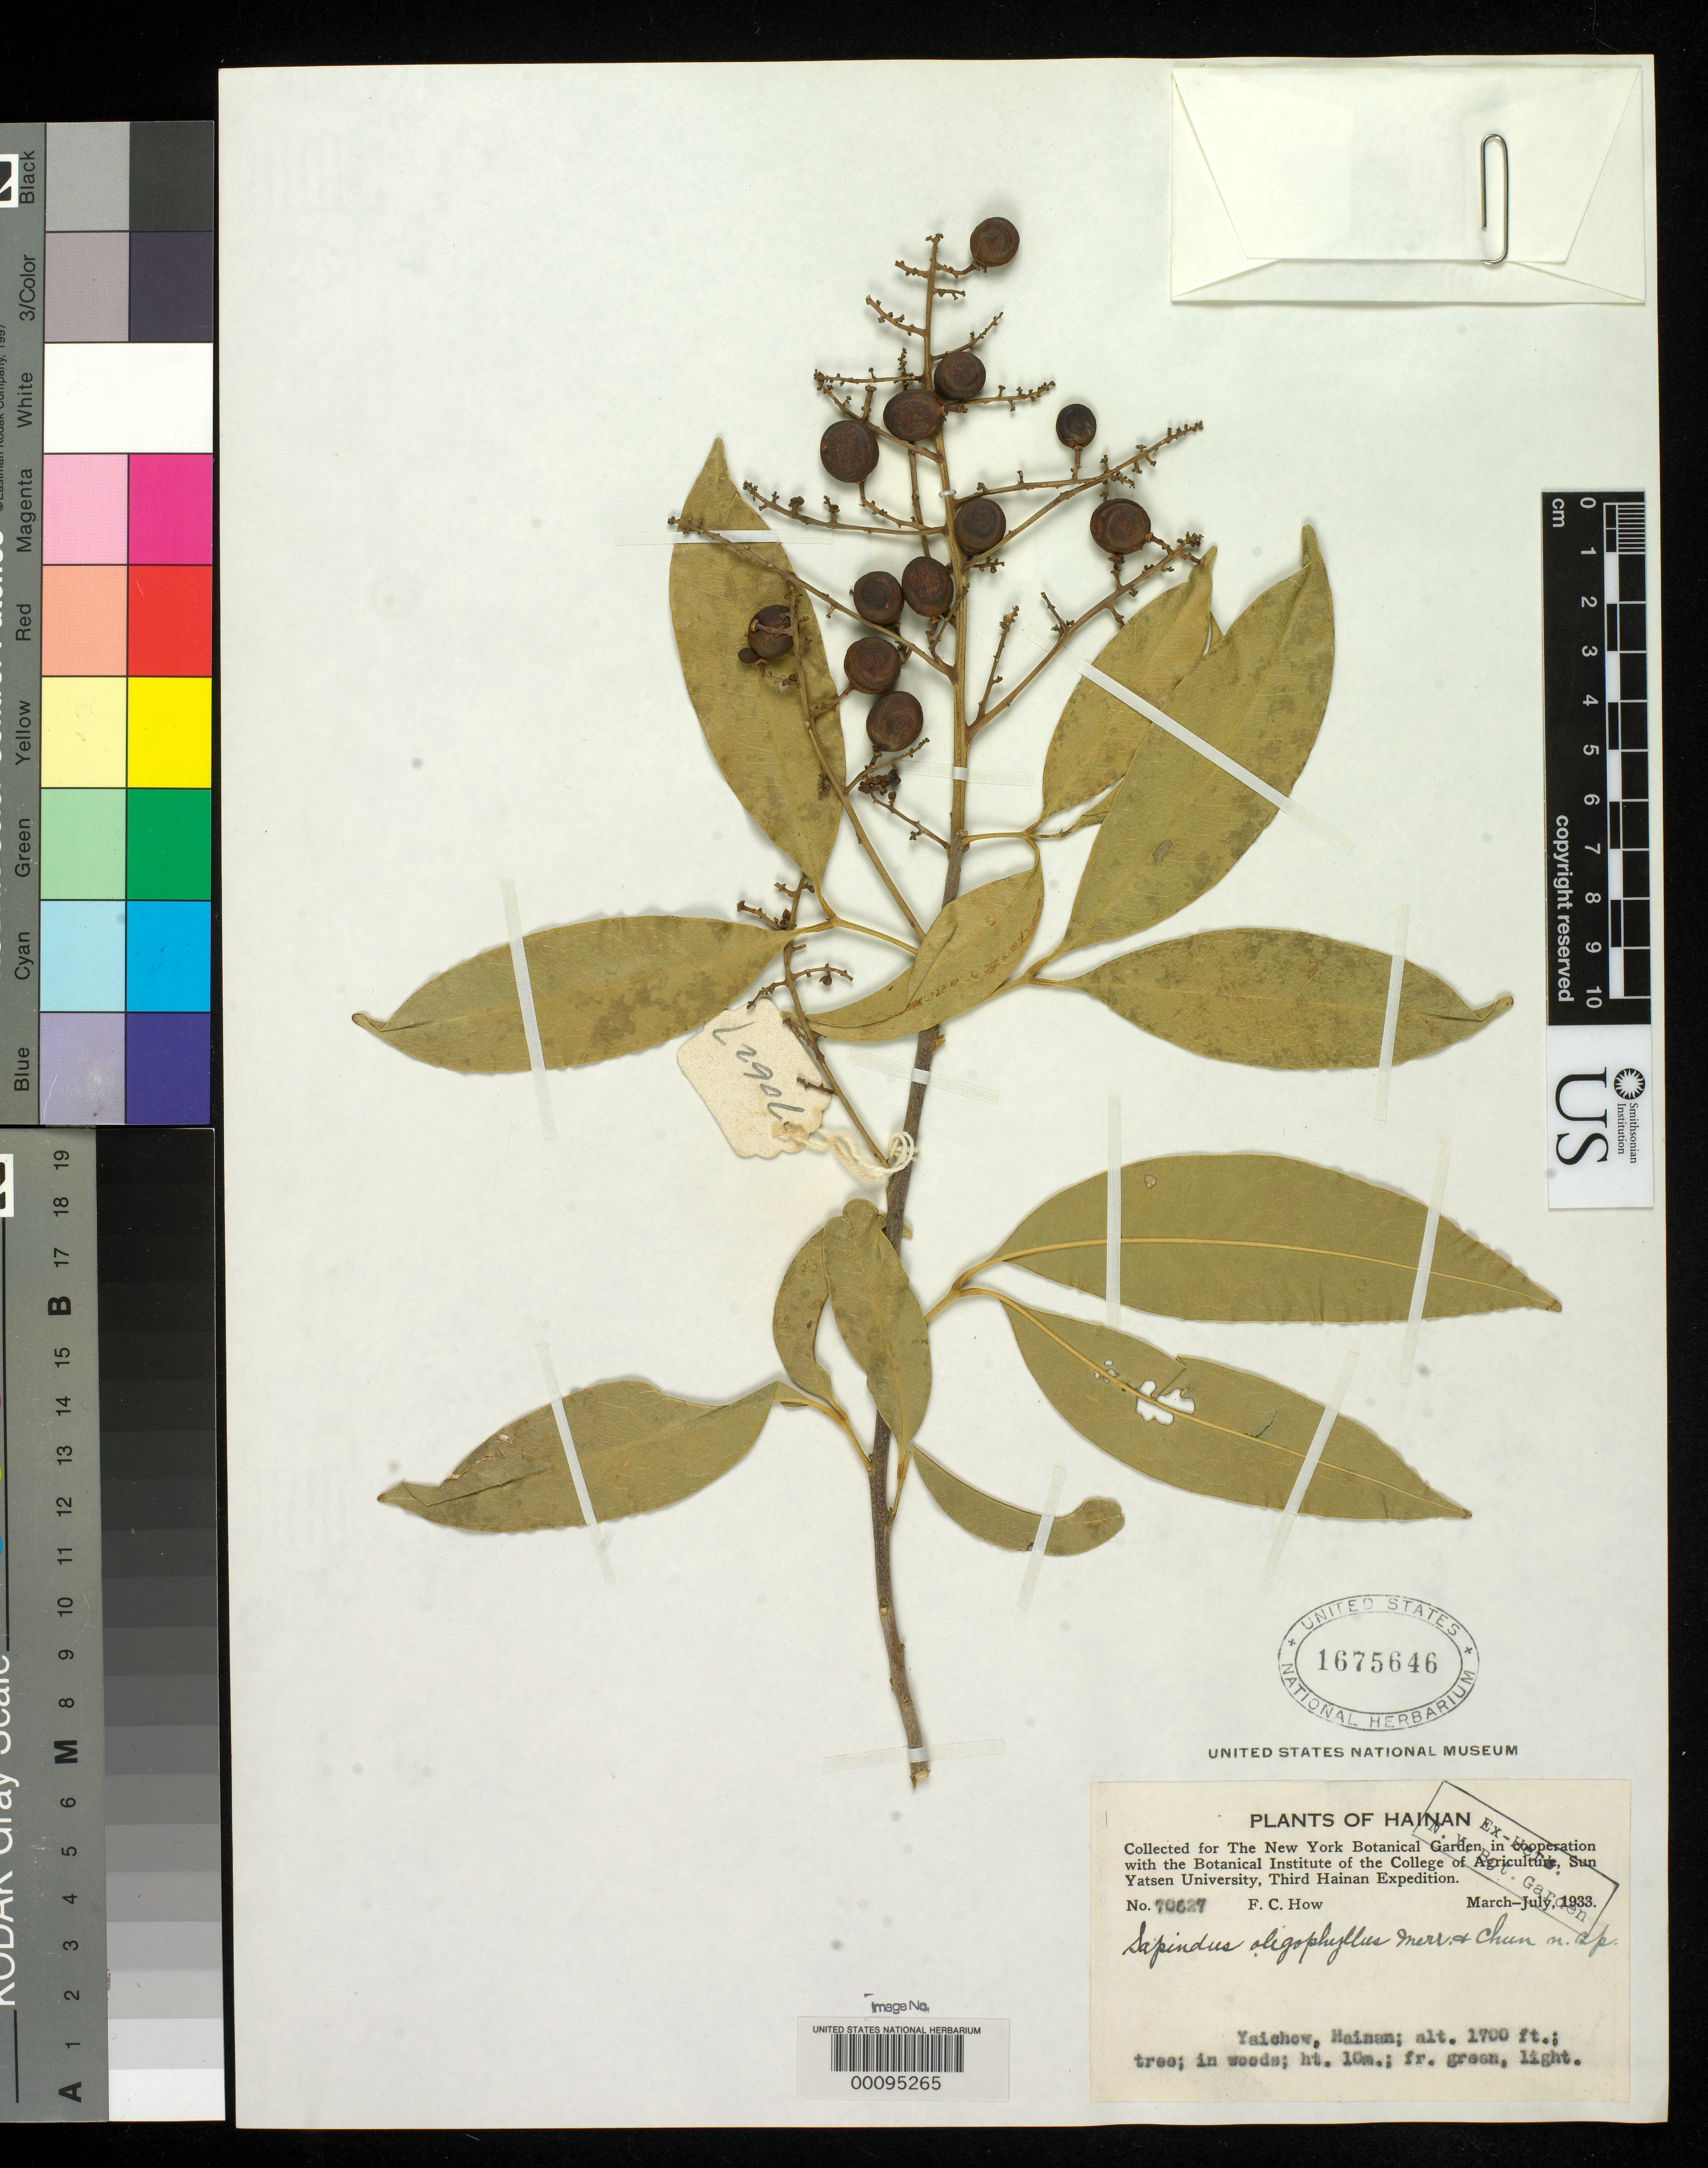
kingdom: Plantae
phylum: Tracheophyta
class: Magnoliopsida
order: Sapindales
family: Sapindaceae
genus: Sapindus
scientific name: Sapindus oligophyllus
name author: Merr. & Chun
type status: Isotype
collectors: F. How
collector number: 70627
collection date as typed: Mar 1933 to -- Jul 1933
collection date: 1933-03/1933-07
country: China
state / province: Hainan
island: Hainan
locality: Yaichow.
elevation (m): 457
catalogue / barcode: US 1675646